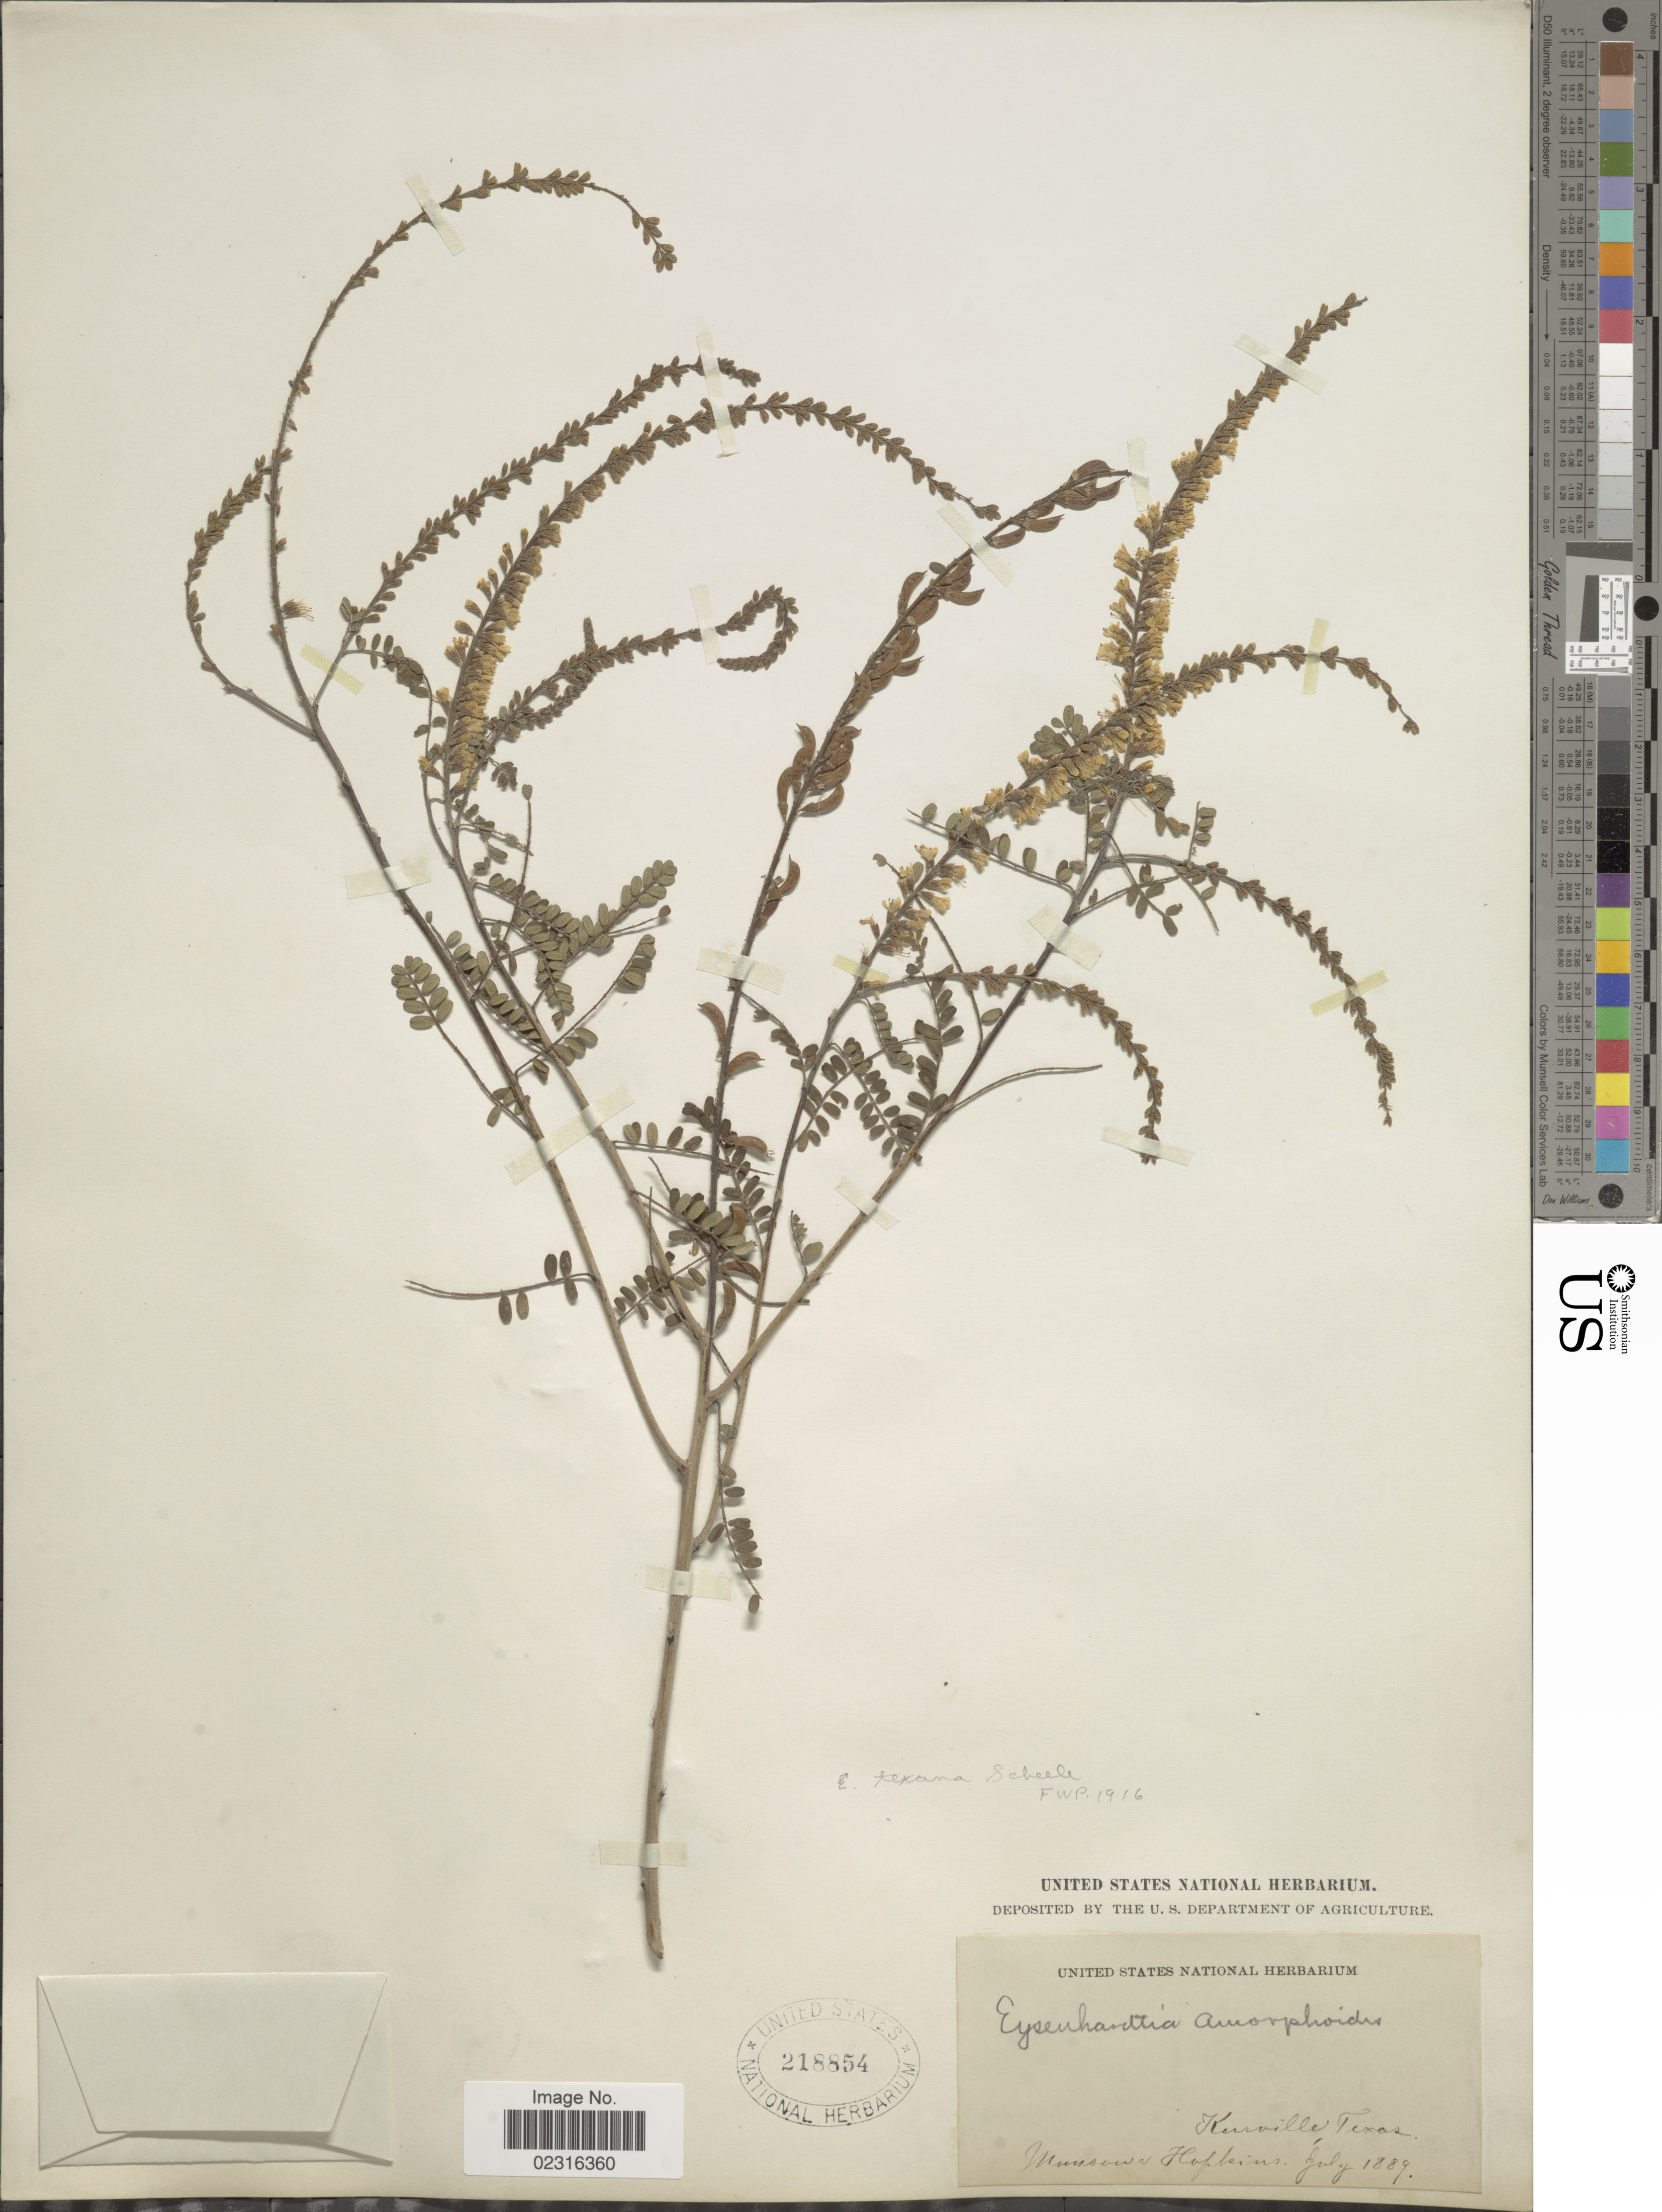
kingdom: Plantae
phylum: Tracheophyta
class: Magnoliopsida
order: Fabales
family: Fabaceae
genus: Eysenhardtia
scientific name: Eysenhardtia texana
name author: Scheele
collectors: -. Munson & -- Hopkins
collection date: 1889-07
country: United States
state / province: Texas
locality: Kerrville.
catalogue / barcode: US 218854